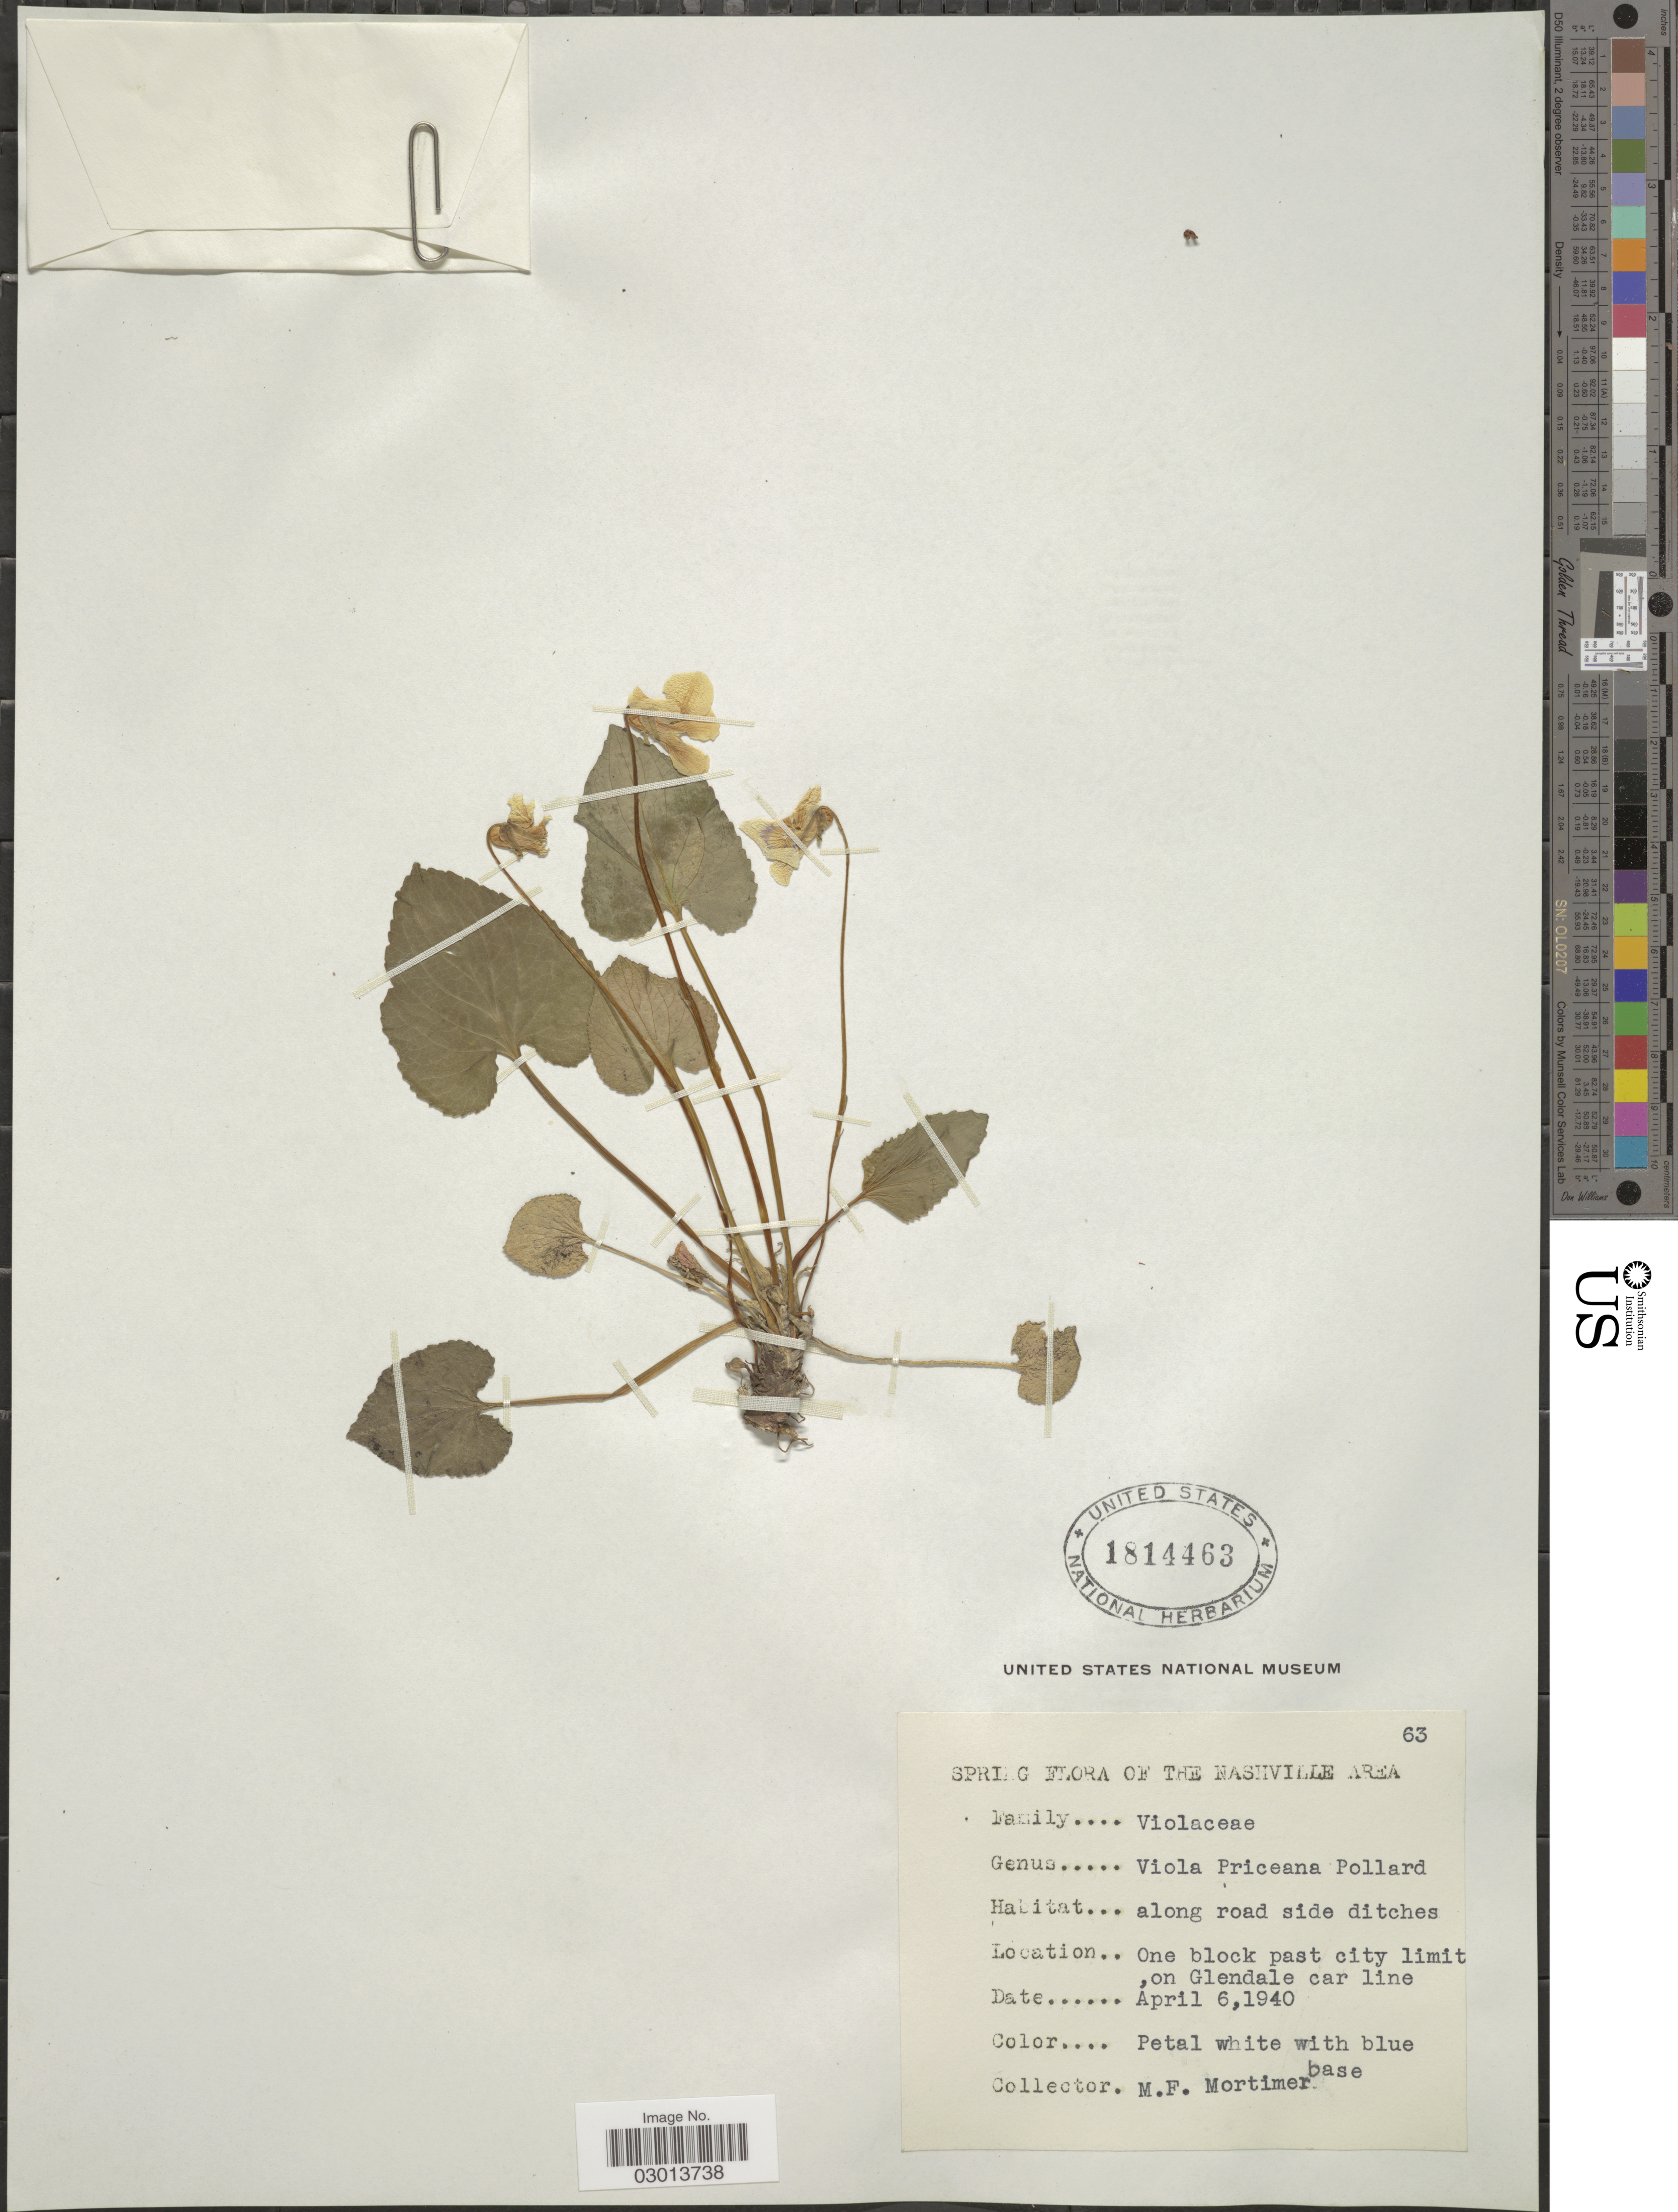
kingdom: Plantae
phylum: Tracheophyta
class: Magnoliopsida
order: Malpighiales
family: Violaceae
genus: Viola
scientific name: Viola priceana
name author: Pollard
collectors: M. Mortimer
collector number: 63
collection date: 1940-04-06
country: United States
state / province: Tennessee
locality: Nashville Area. One block past city limit, on Glendale car line.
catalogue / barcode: US 1814463